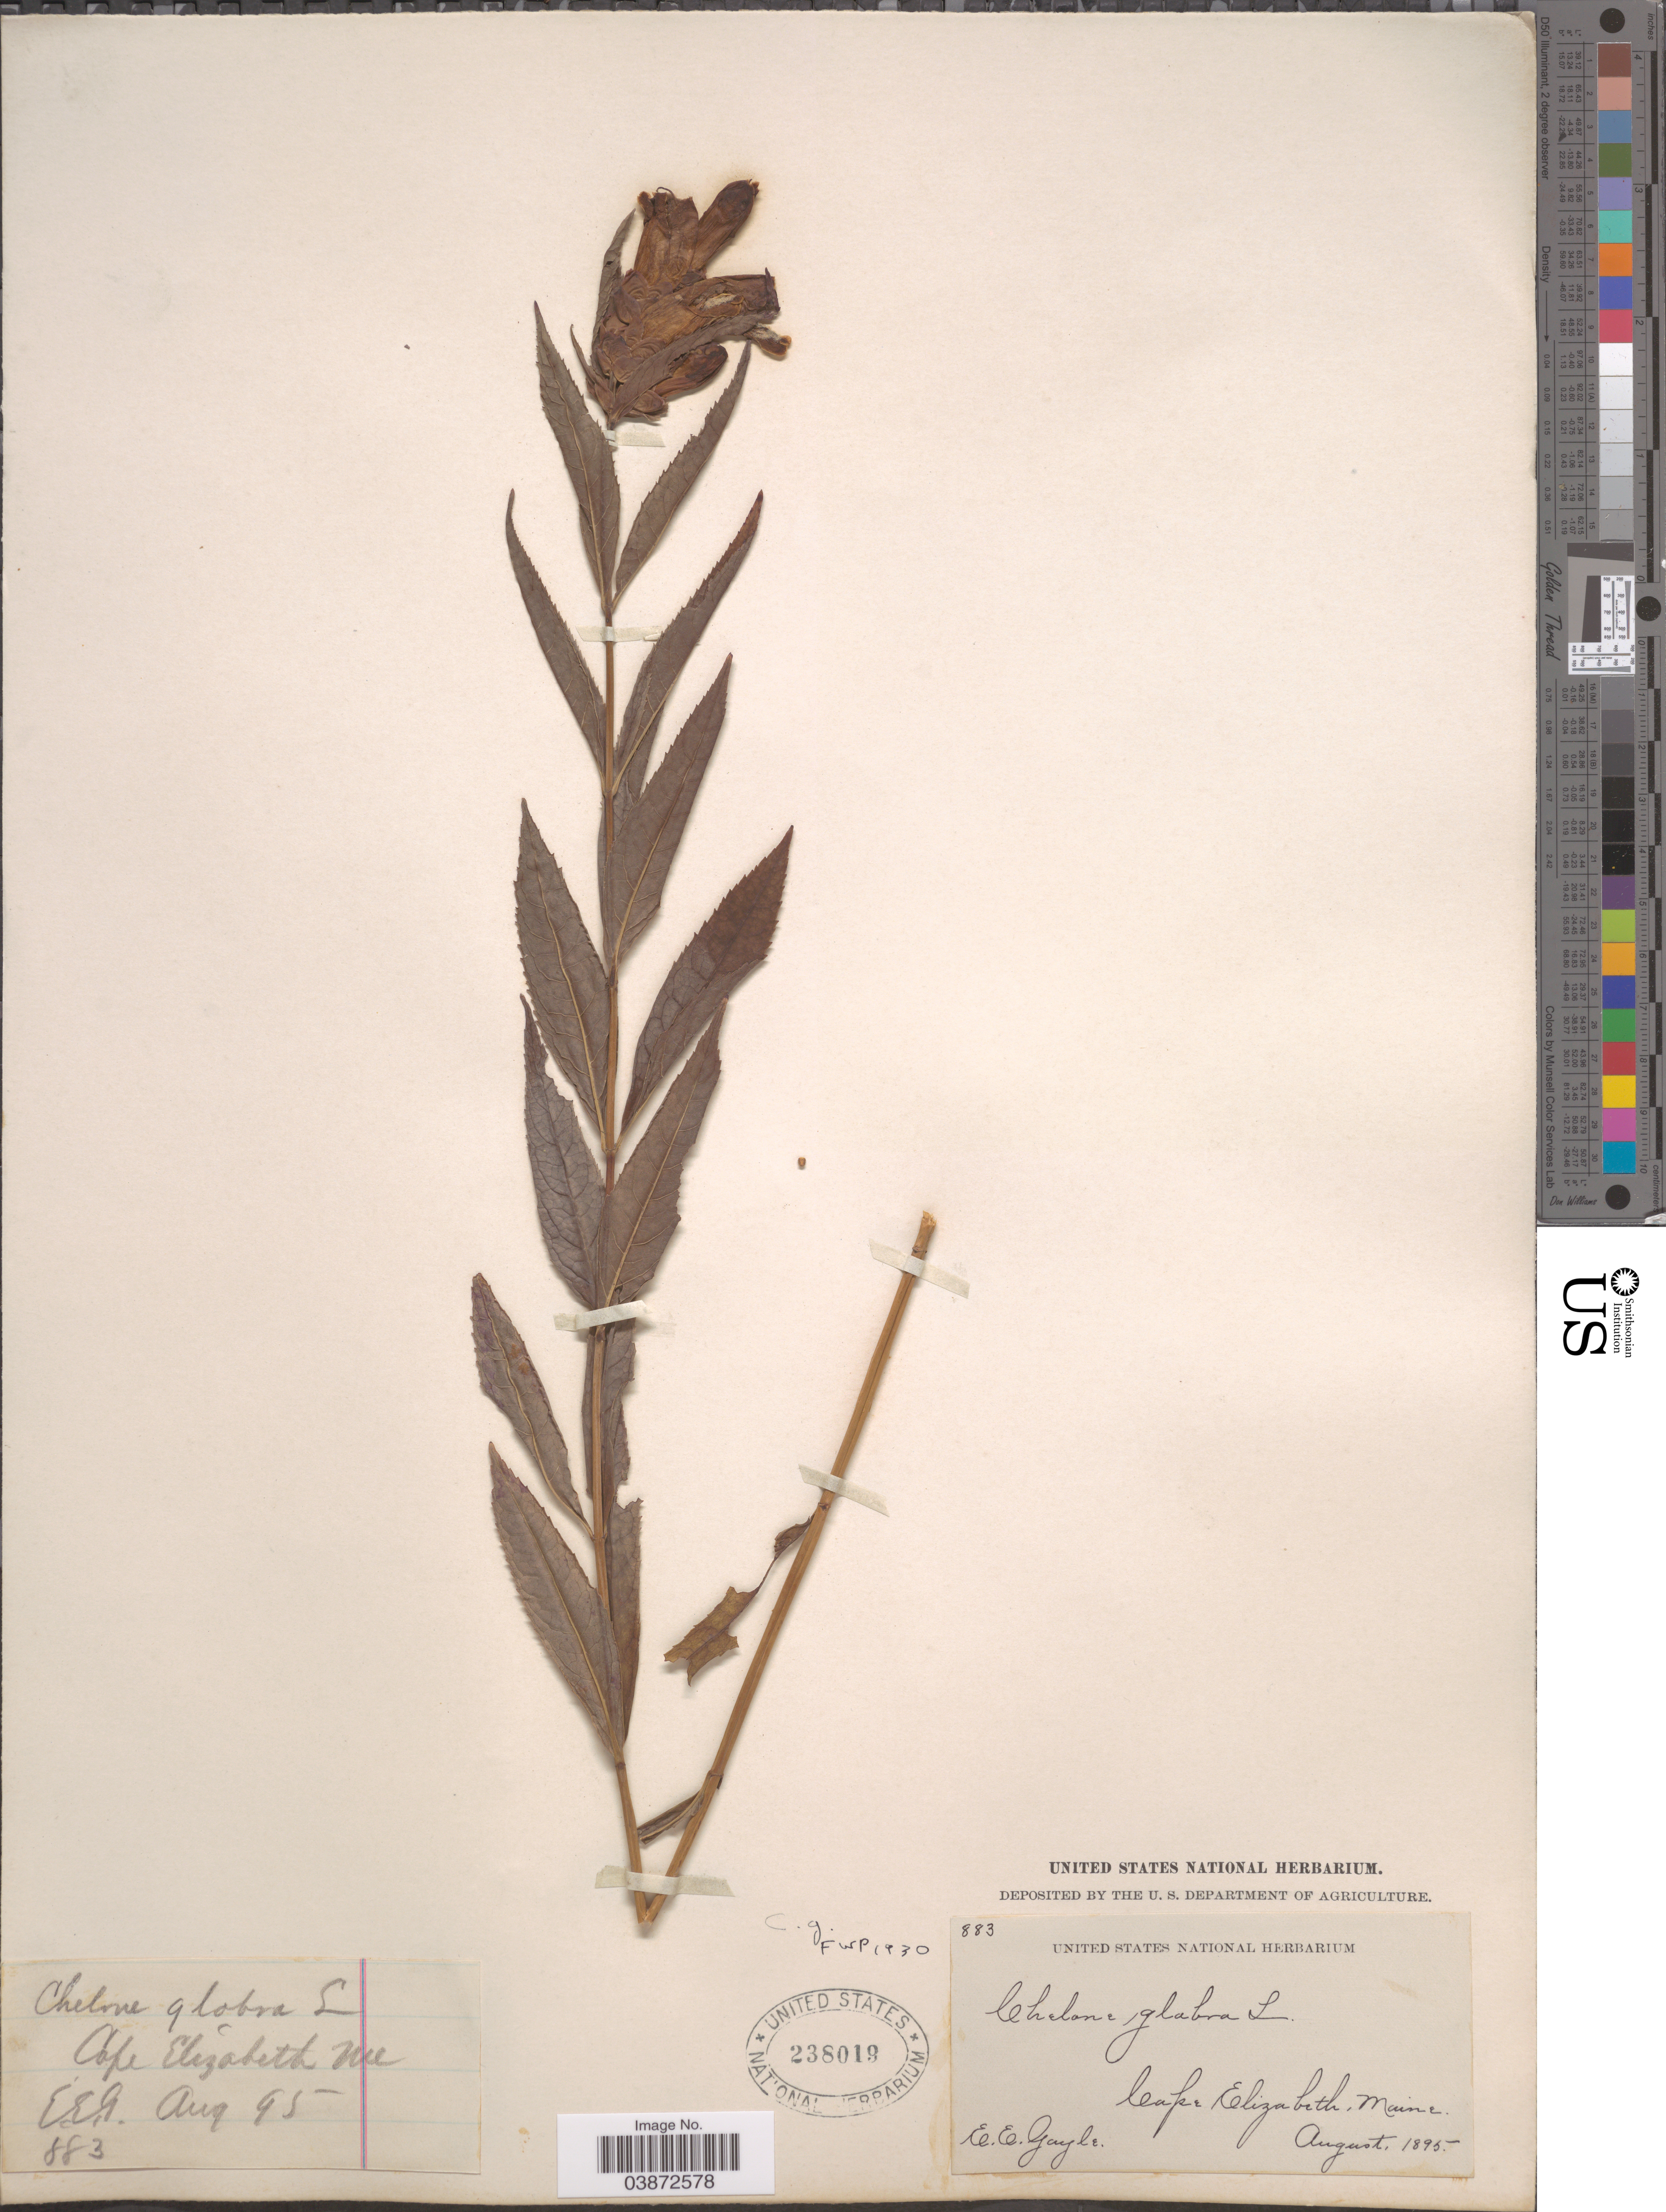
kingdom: Plantae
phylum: Tracheophyta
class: Magnoliopsida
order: Lamiales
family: Plantaginaceae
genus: Chelone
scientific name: Chelone glabra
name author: L.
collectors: E. Gayle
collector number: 883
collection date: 1895-08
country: United States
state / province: Maine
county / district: Cumberland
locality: Cape Elizabeth.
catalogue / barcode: US 238019